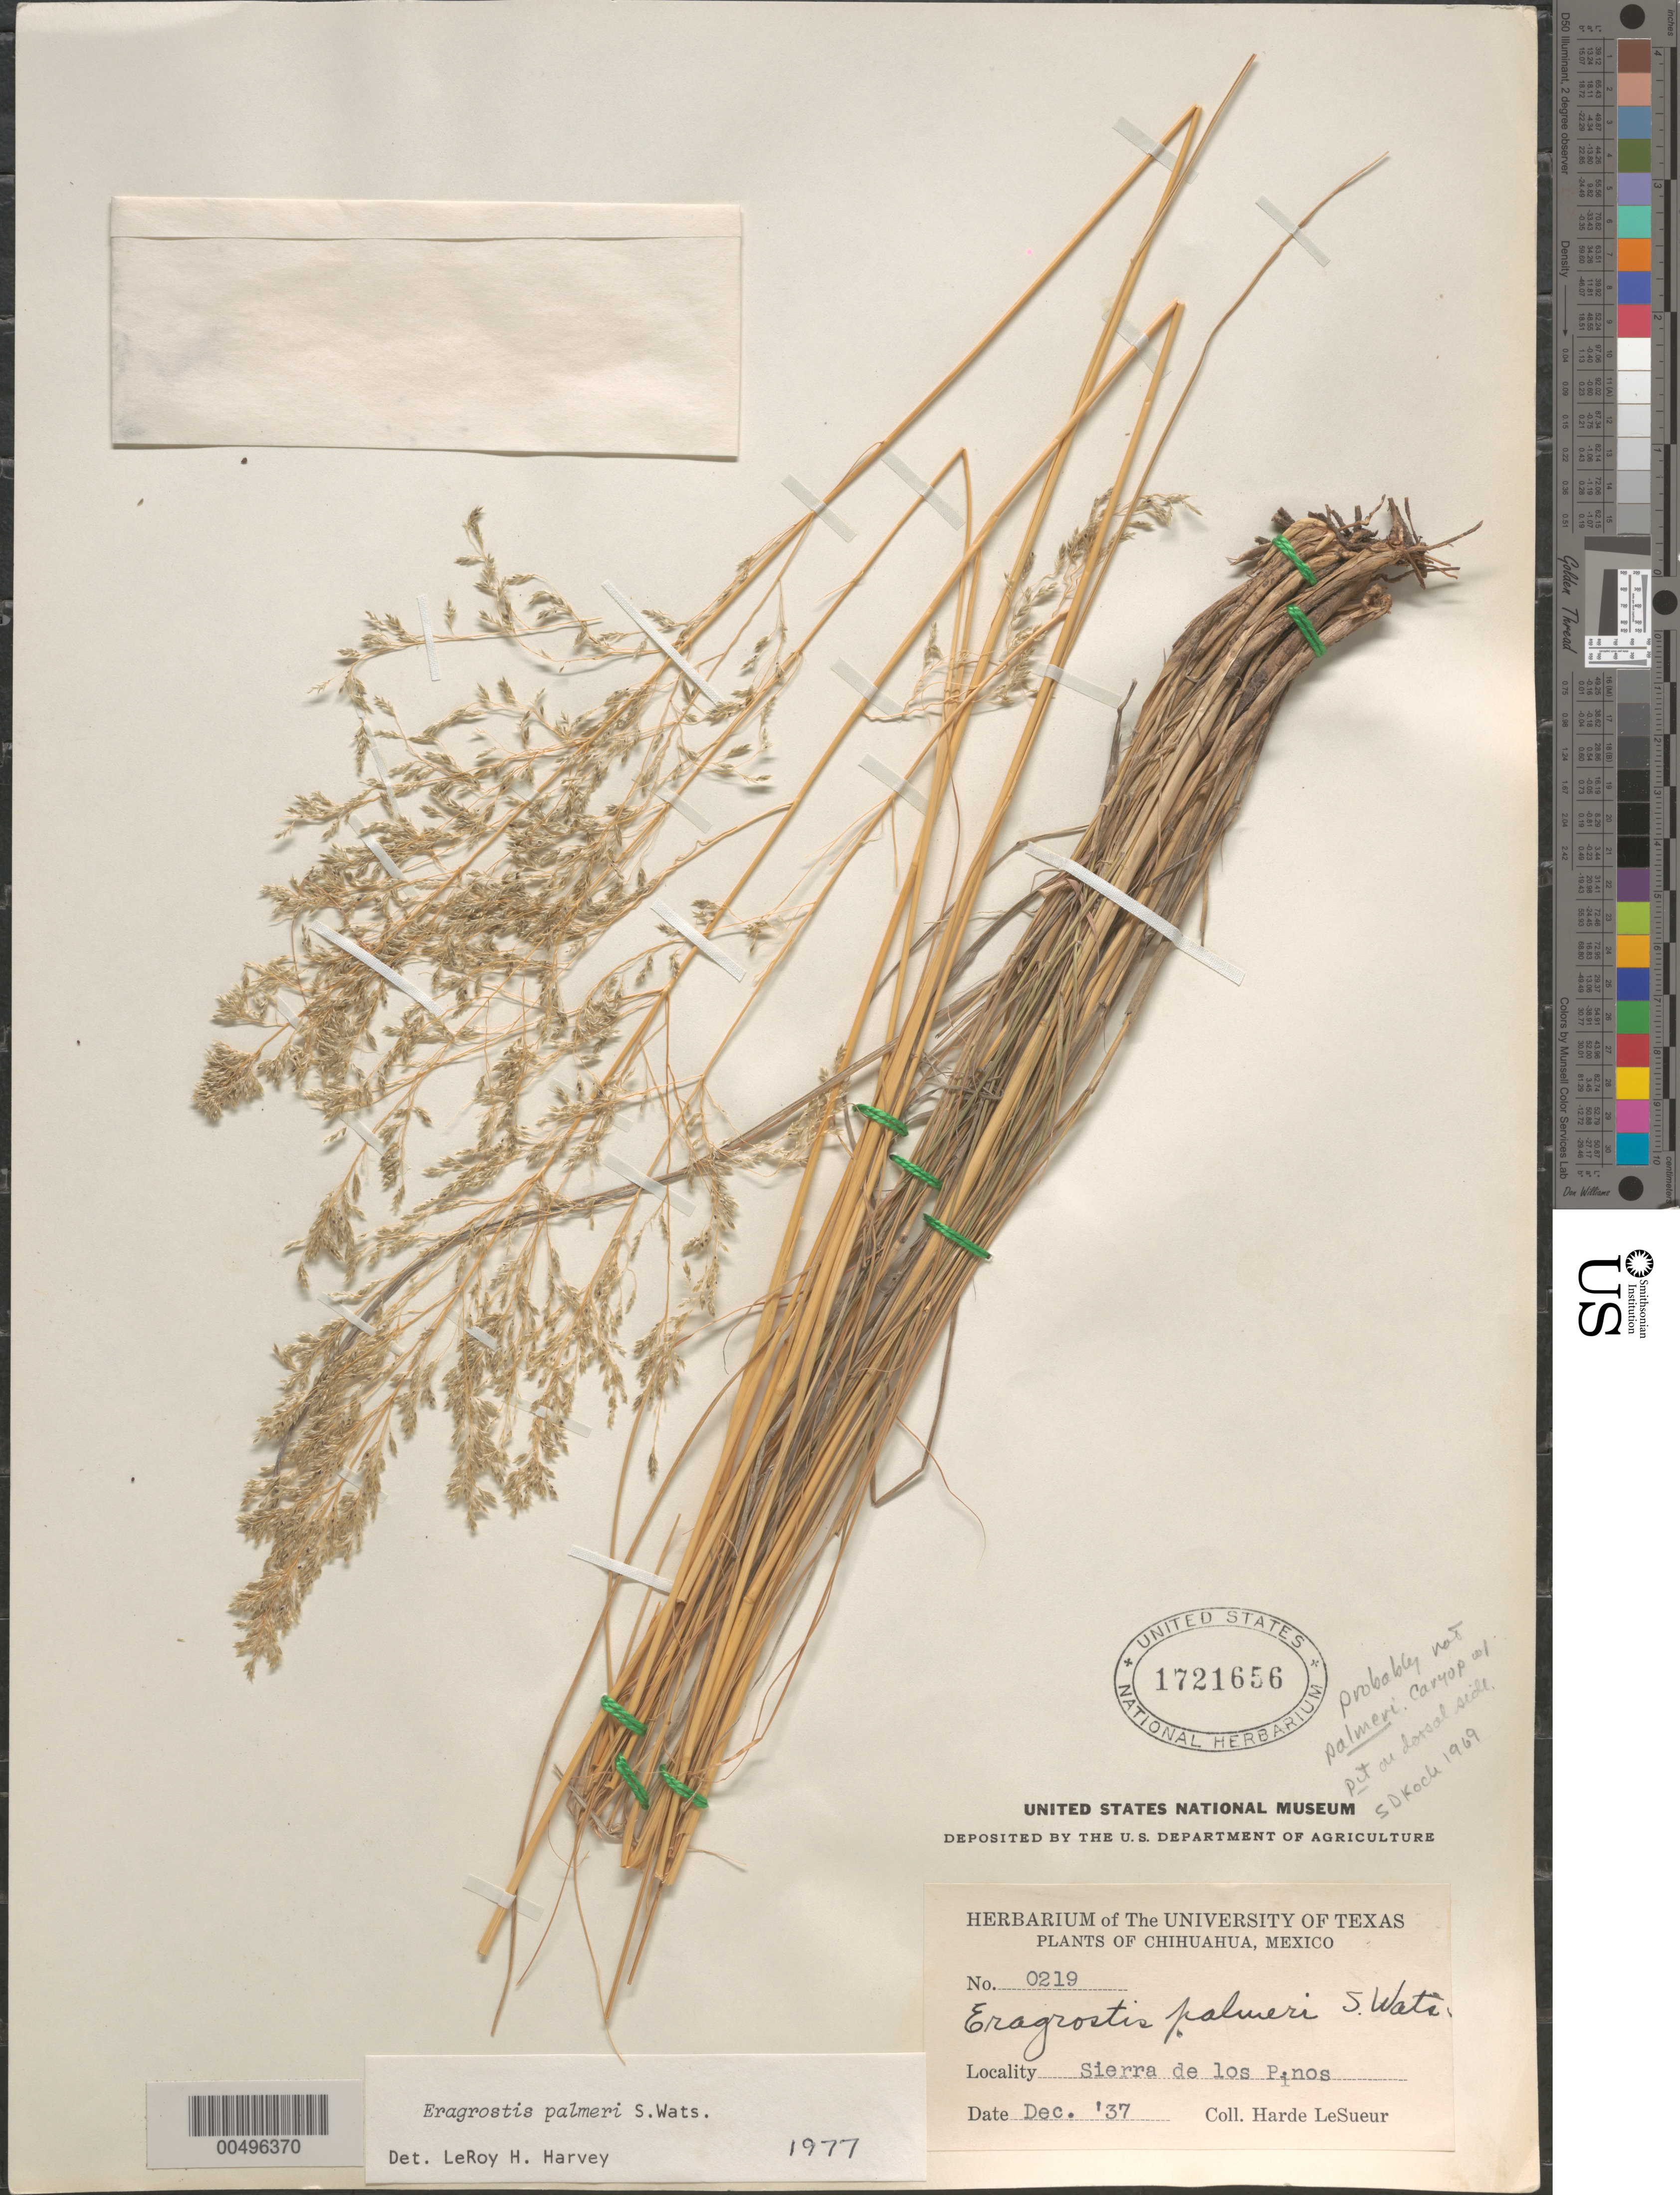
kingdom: Plantae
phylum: Tracheophyta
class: Liliopsida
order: Poales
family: Poaceae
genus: Eragrostis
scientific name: Eragrostis palmeri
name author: S. Watson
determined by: Harvey, L. H.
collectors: D. H. LeSueur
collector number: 0219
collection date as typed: Dec 1937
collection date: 1937-12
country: Mexico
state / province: Chihuahua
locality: Sierra de los Pinos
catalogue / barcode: US 1721656